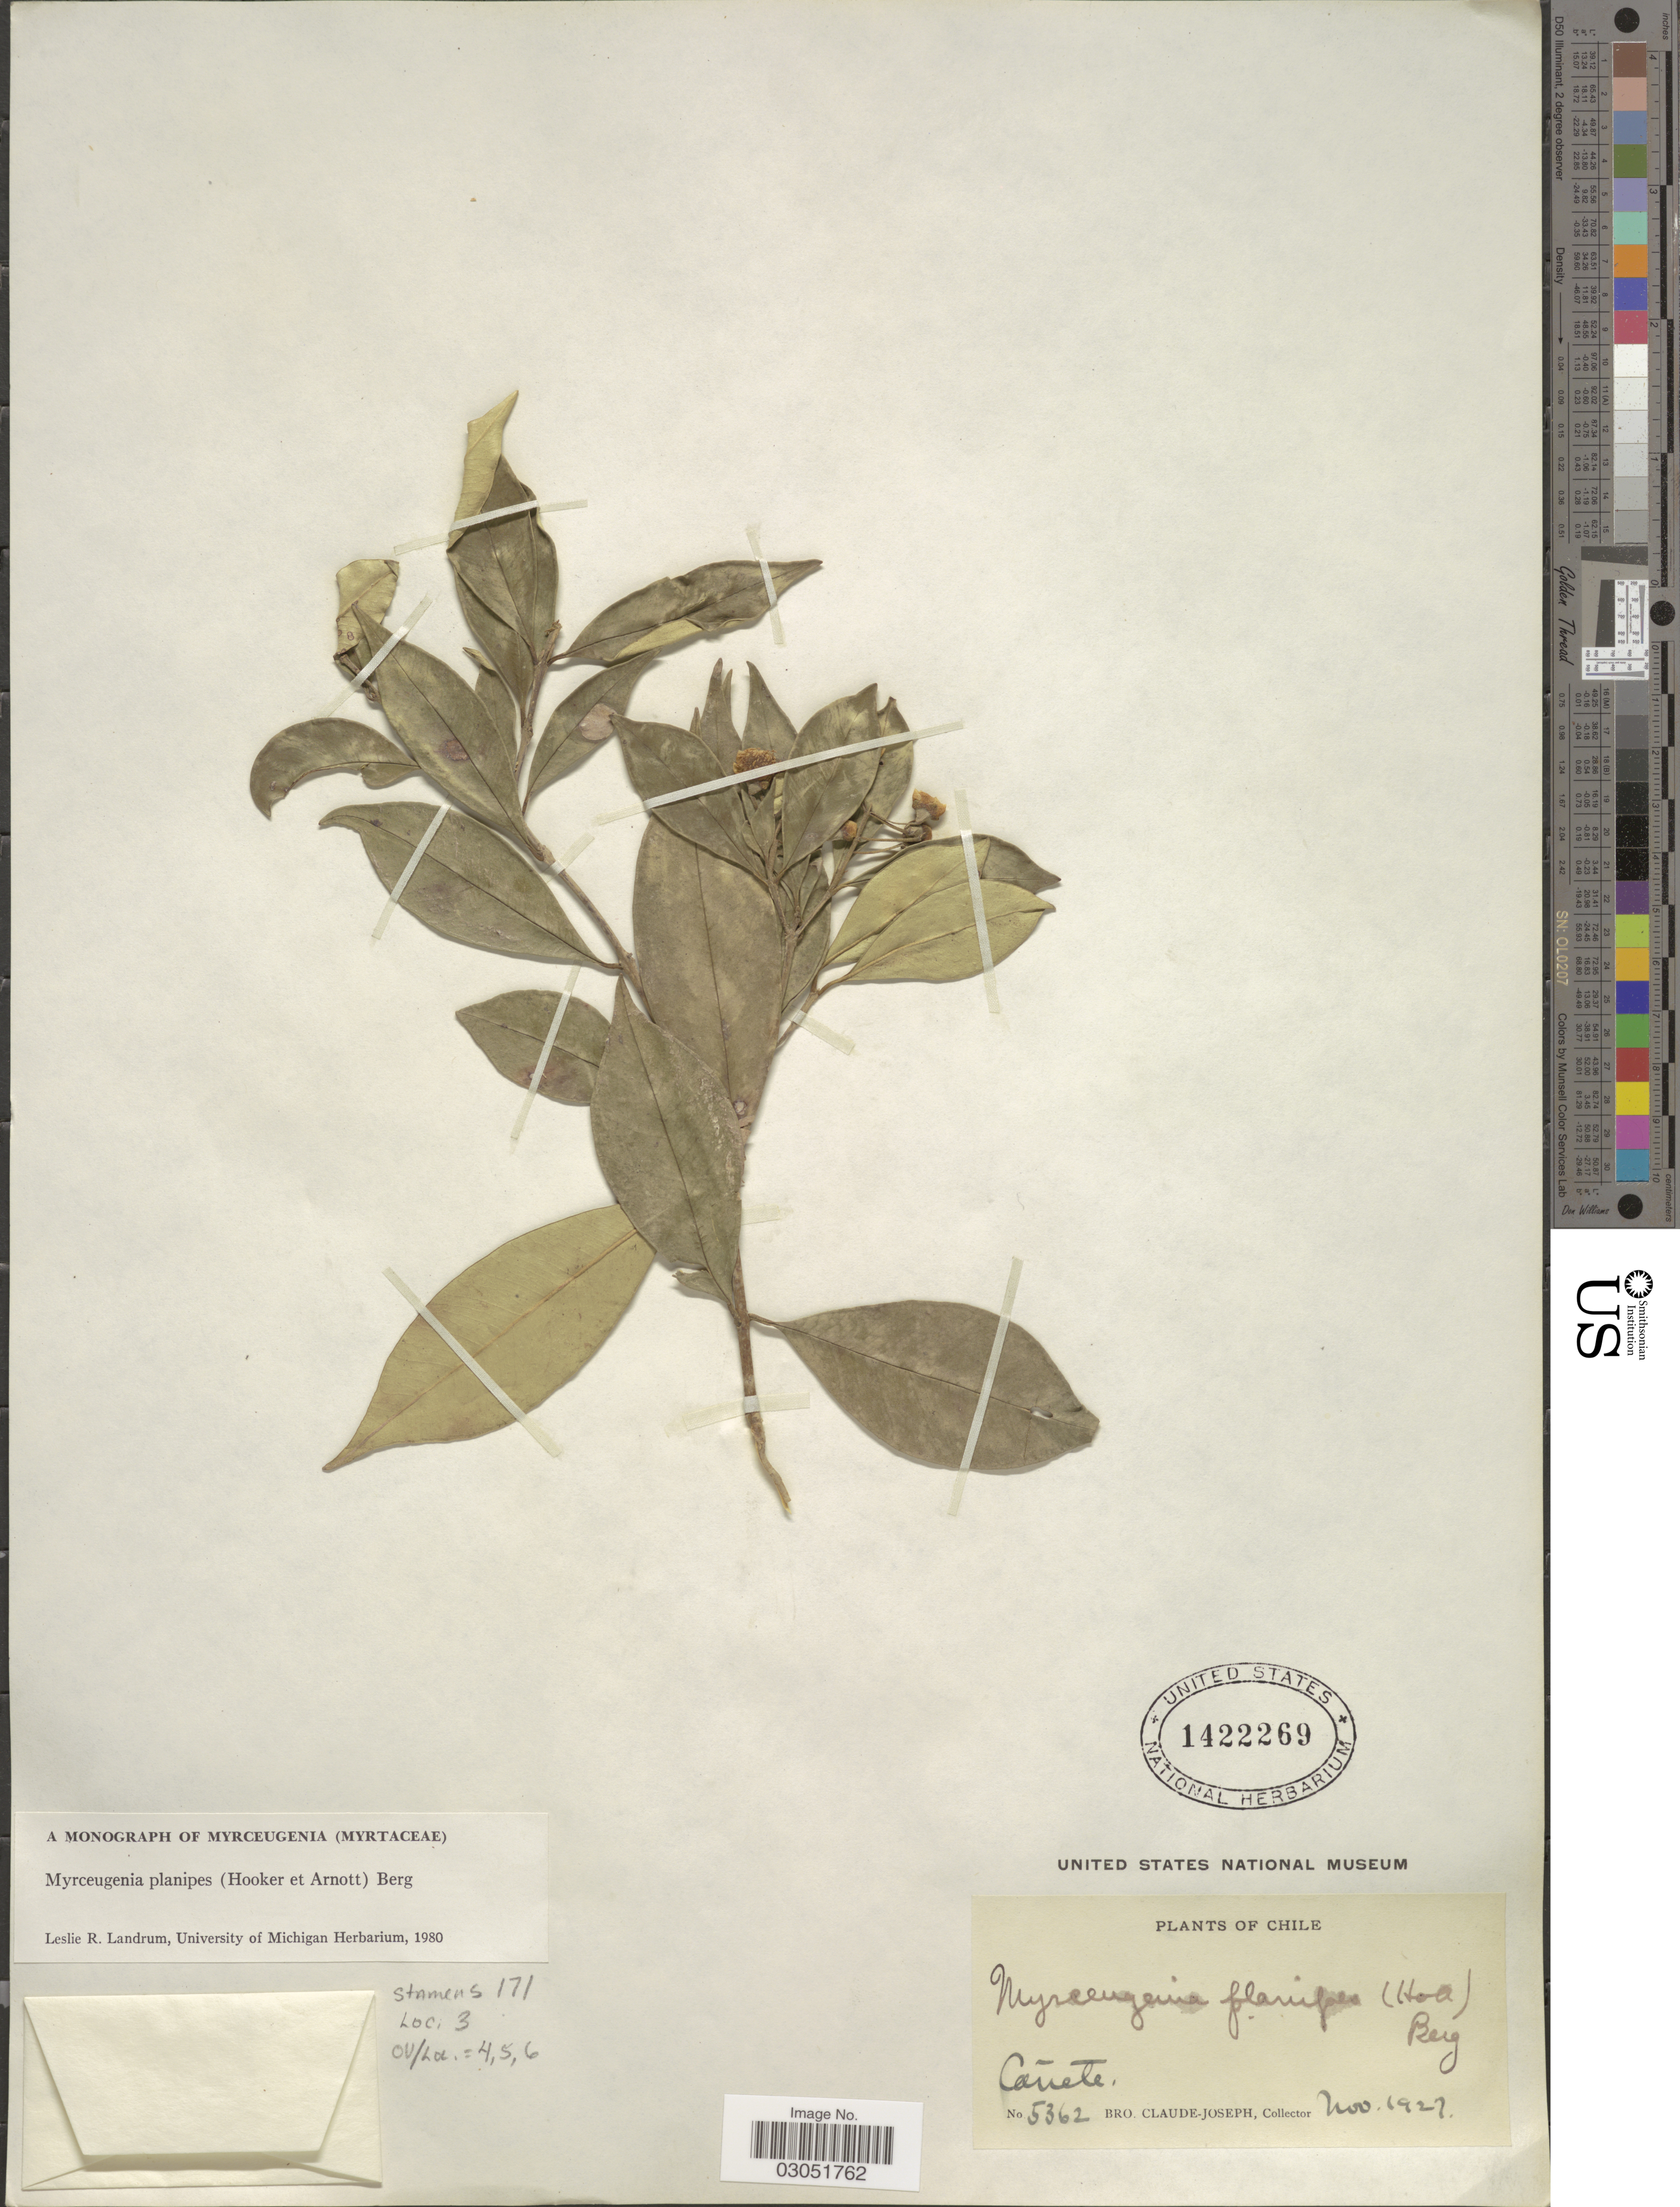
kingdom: Plantae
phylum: Tracheophyta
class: Magnoliopsida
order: Myrtales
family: Myrtaceae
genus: Myrceugenia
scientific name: Myrceugenia planipes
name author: (Hook. & Arn.) O. Berg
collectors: Bro. Claude-Joseph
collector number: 5362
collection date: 1927-11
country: Chile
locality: Cañete.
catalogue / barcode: US 1422269